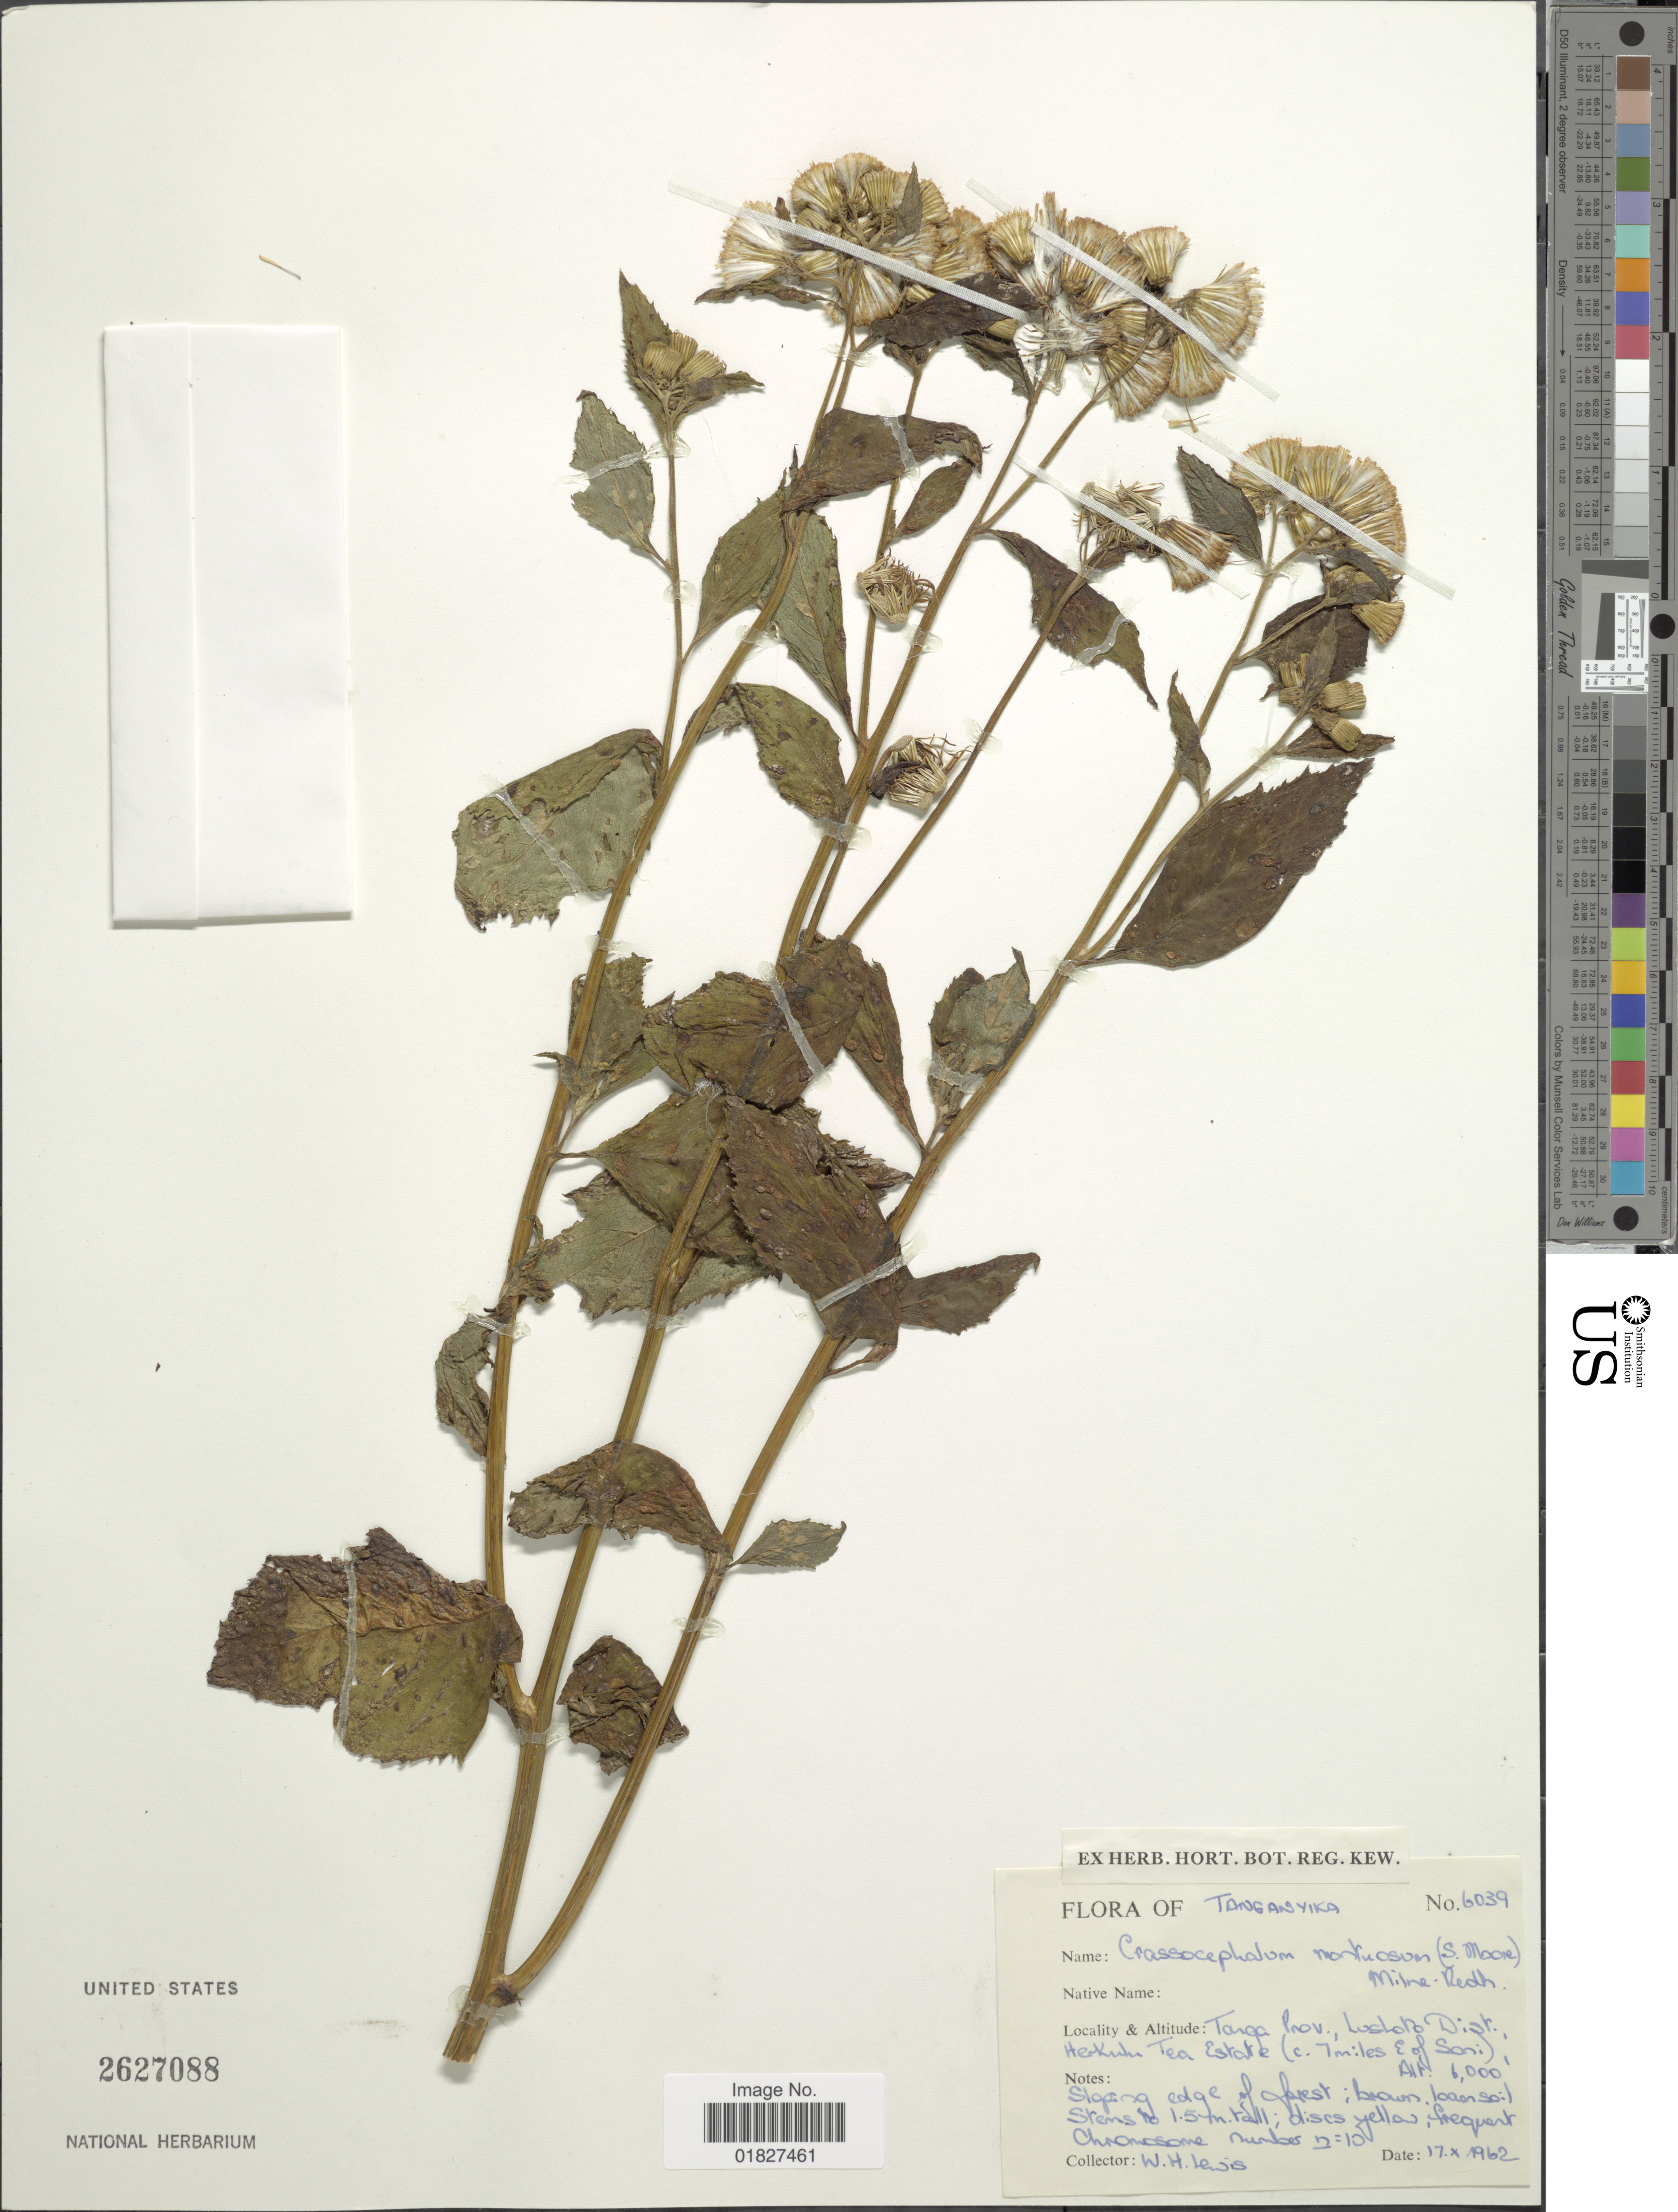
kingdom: Plantae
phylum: Tracheophyta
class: Magnoliopsida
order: Asterales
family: Asteraceae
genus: Crassocephalum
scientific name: Crassocephalum montuosum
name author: (S. Moore) Milne-Redh.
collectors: W. H. Lewis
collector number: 6039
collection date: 1962-10-17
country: Tanzania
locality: Tanganyika, Tanga Prov., Lushoto Dist., Herkulu Tea Estate (c. 7 miles E of Soni)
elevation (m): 1829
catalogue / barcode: US 2627088